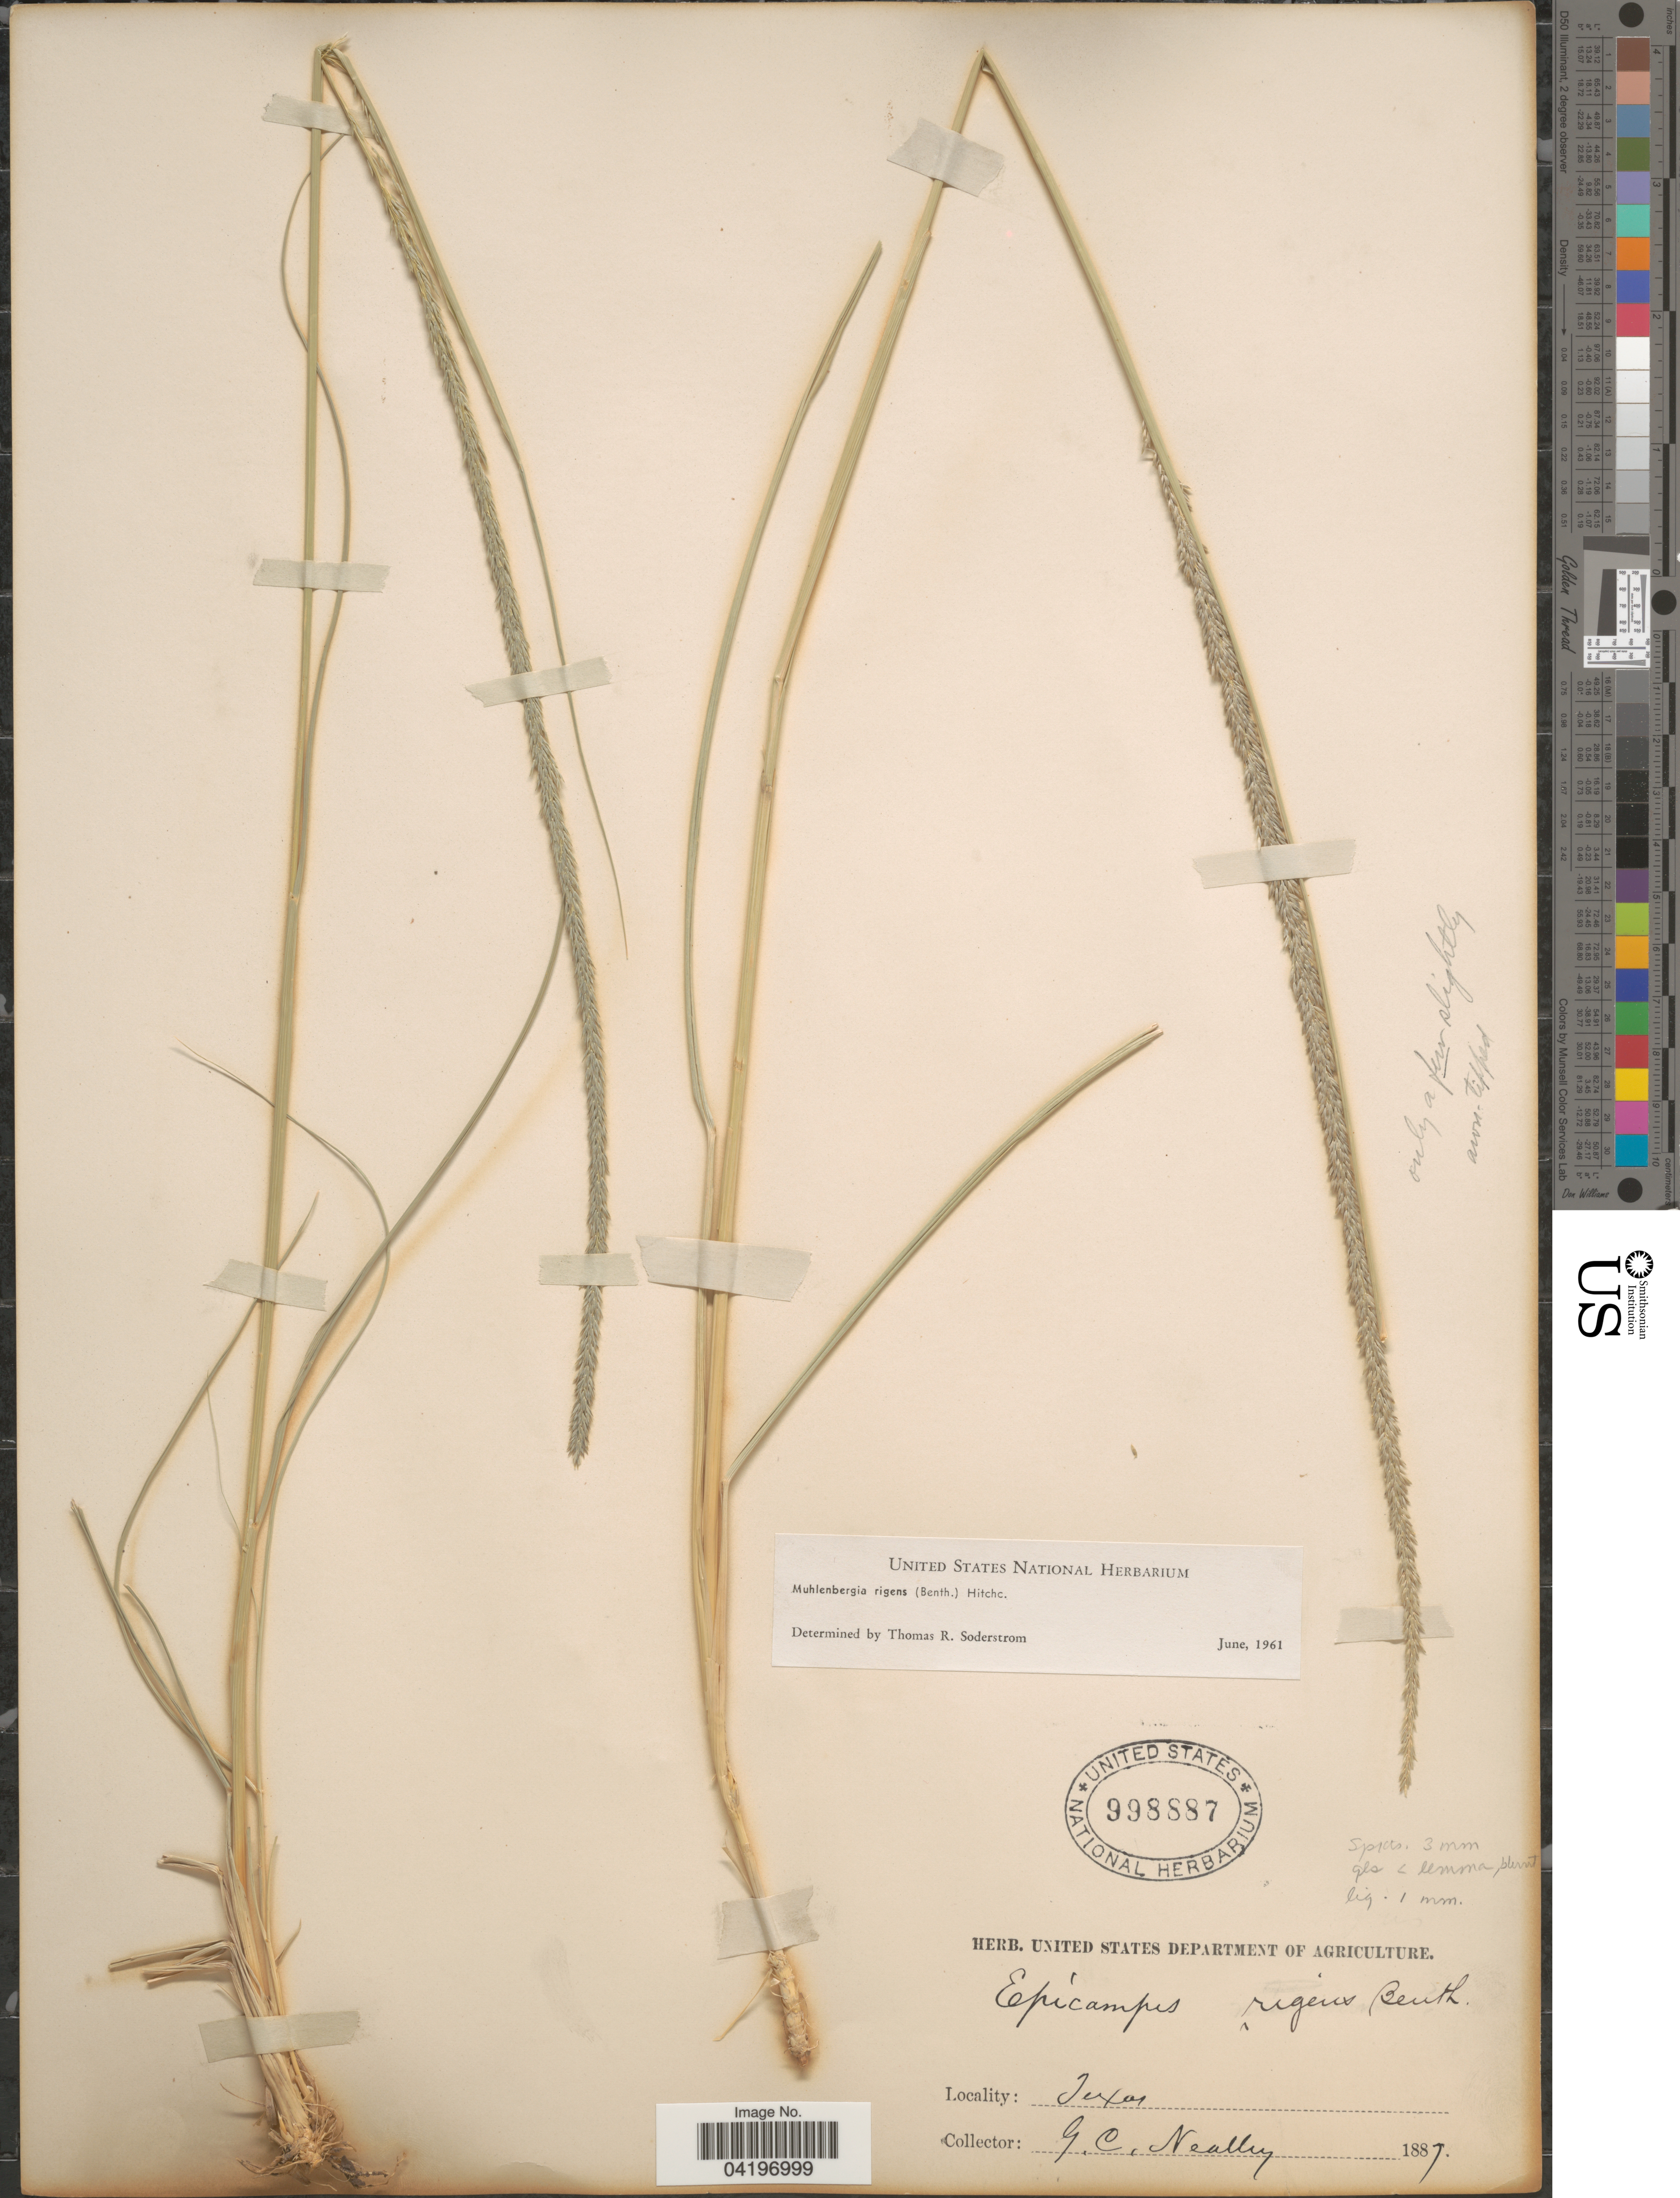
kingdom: Plantae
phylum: Tracheophyta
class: Liliopsida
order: Poales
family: Poaceae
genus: Muhlenbergia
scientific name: Muhlenbergia rigens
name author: (Benth.) Hitchc.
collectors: G. C. Nealley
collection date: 1887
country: United States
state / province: Texas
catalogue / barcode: US 998887